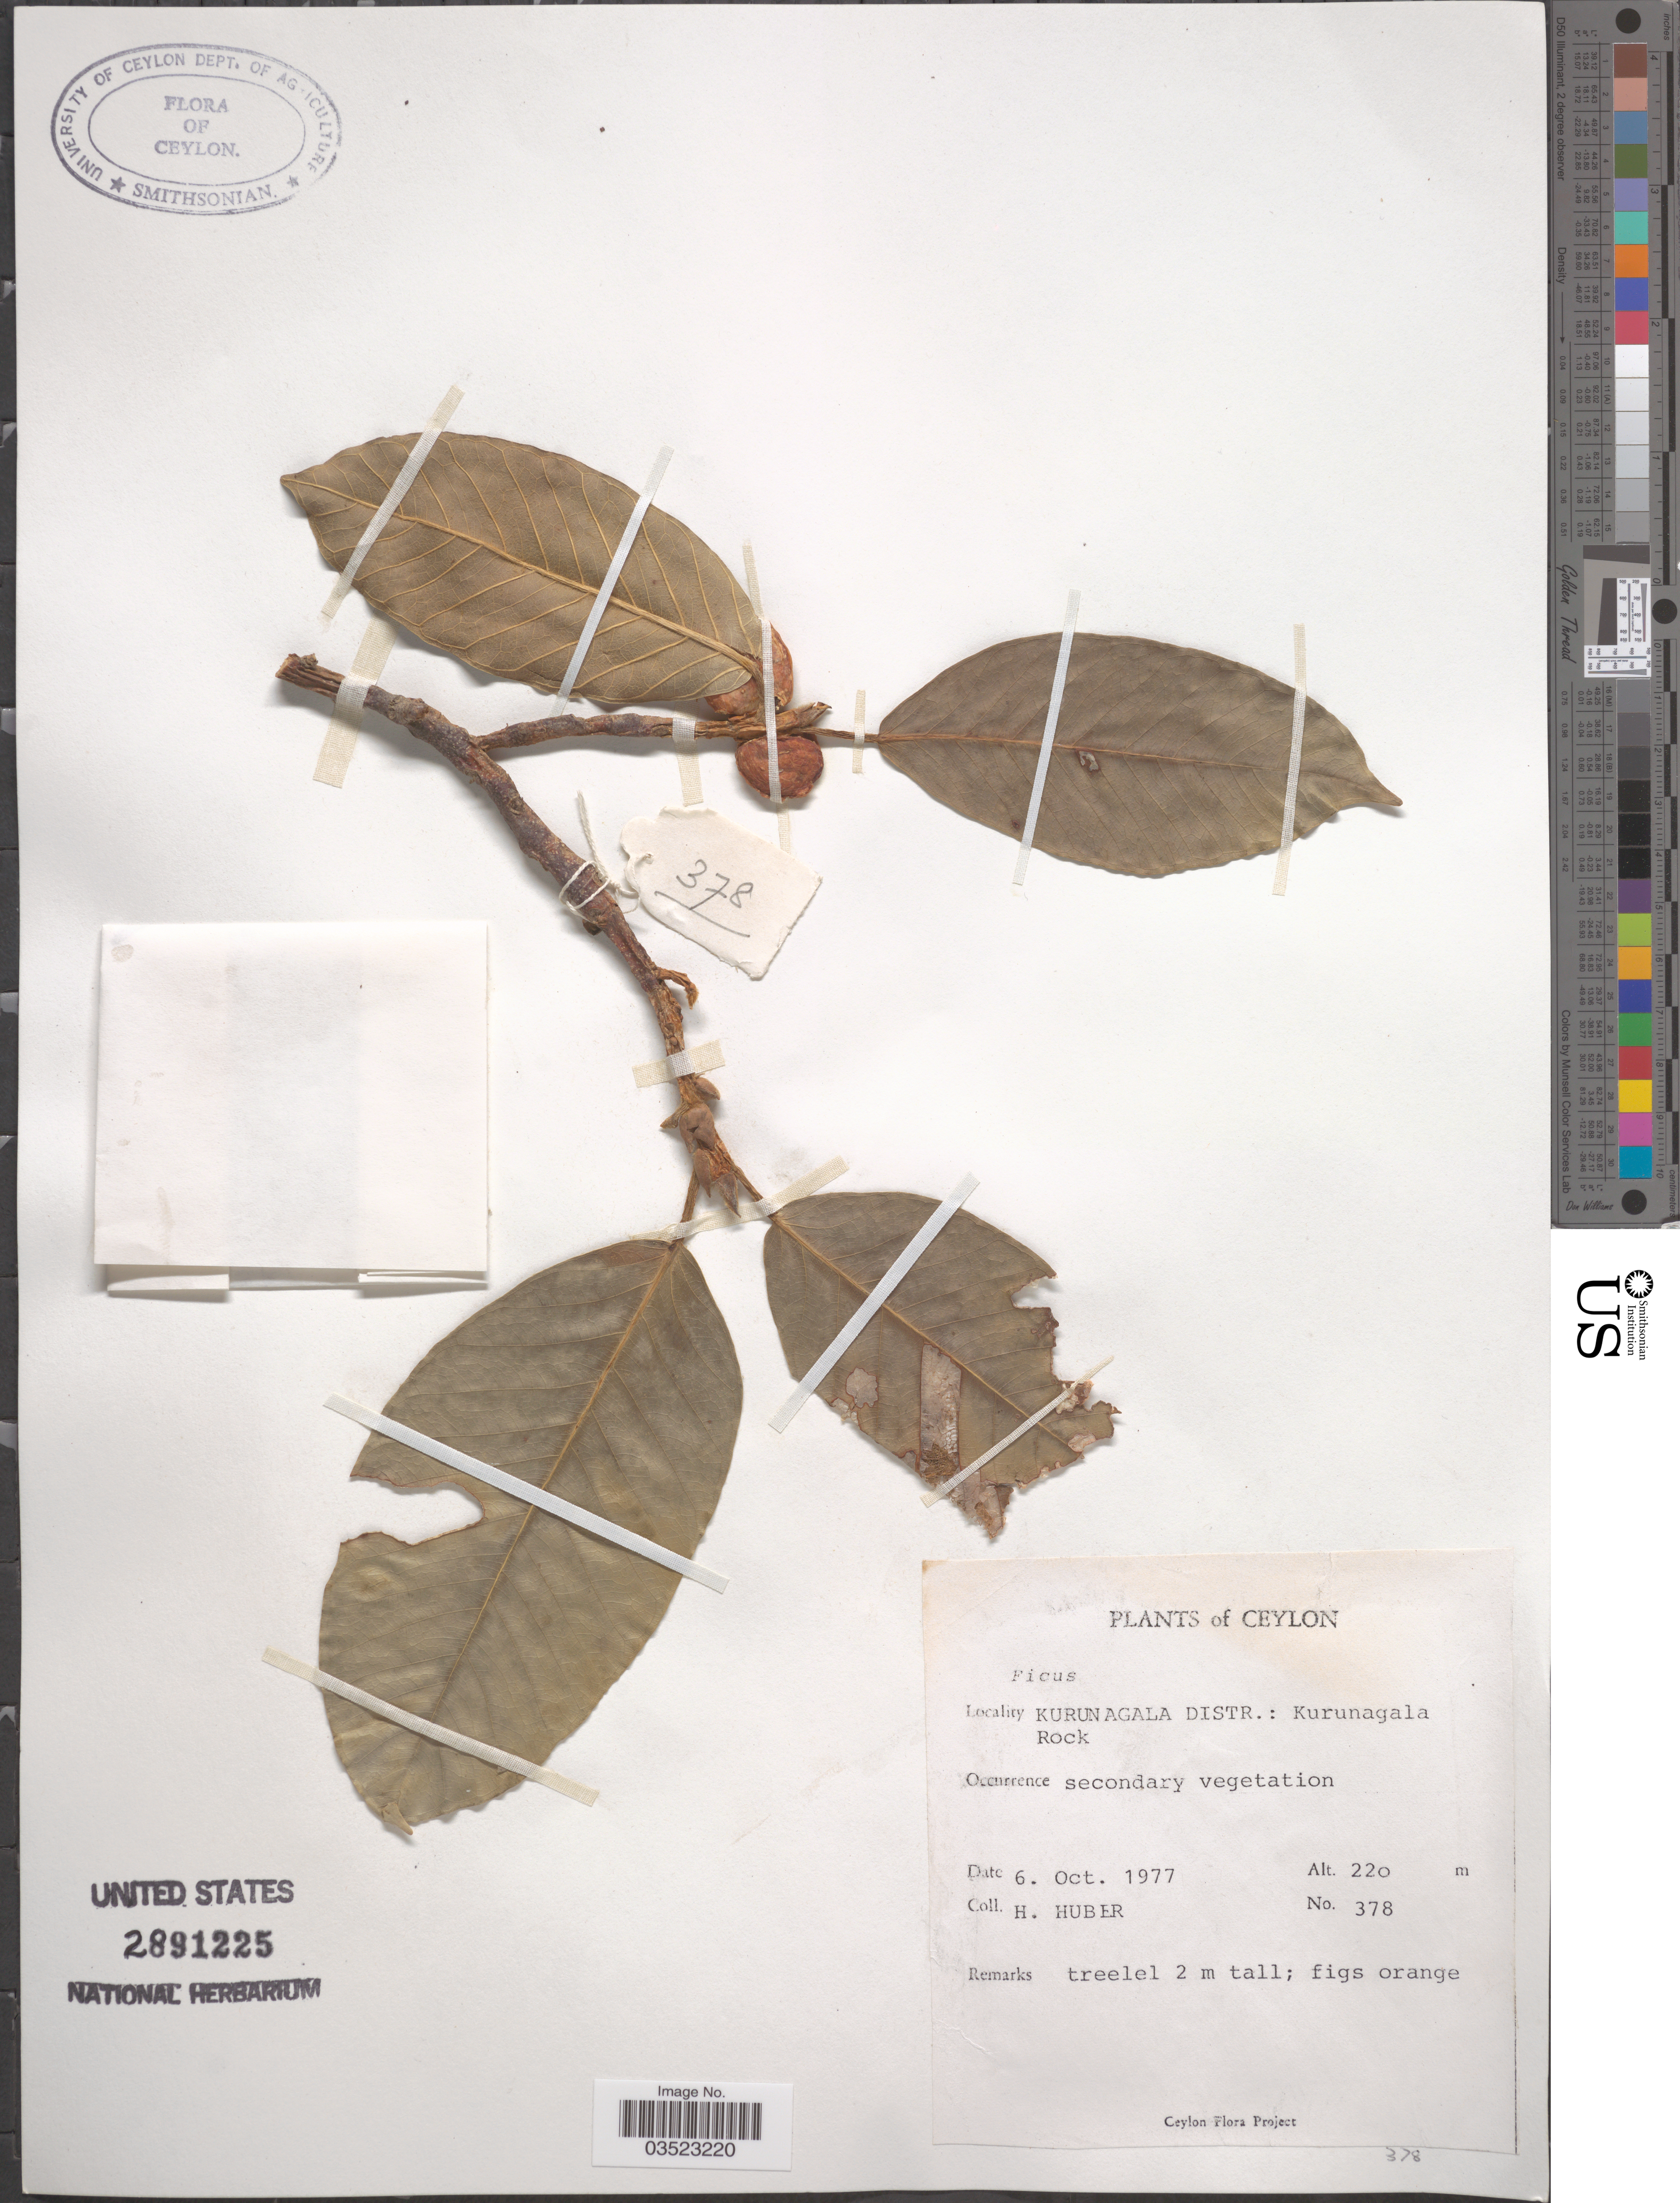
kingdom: Plantae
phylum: Tracheophyta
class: Magnoliopsida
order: Rosales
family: Moraceae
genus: Ficus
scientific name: Ficus sp.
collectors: H. Huber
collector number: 378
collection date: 1977-10-06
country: Sri Lanka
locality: Ceylon. Kurunagala Distr.: Kurunagala Rock.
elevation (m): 220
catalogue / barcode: US 2891225